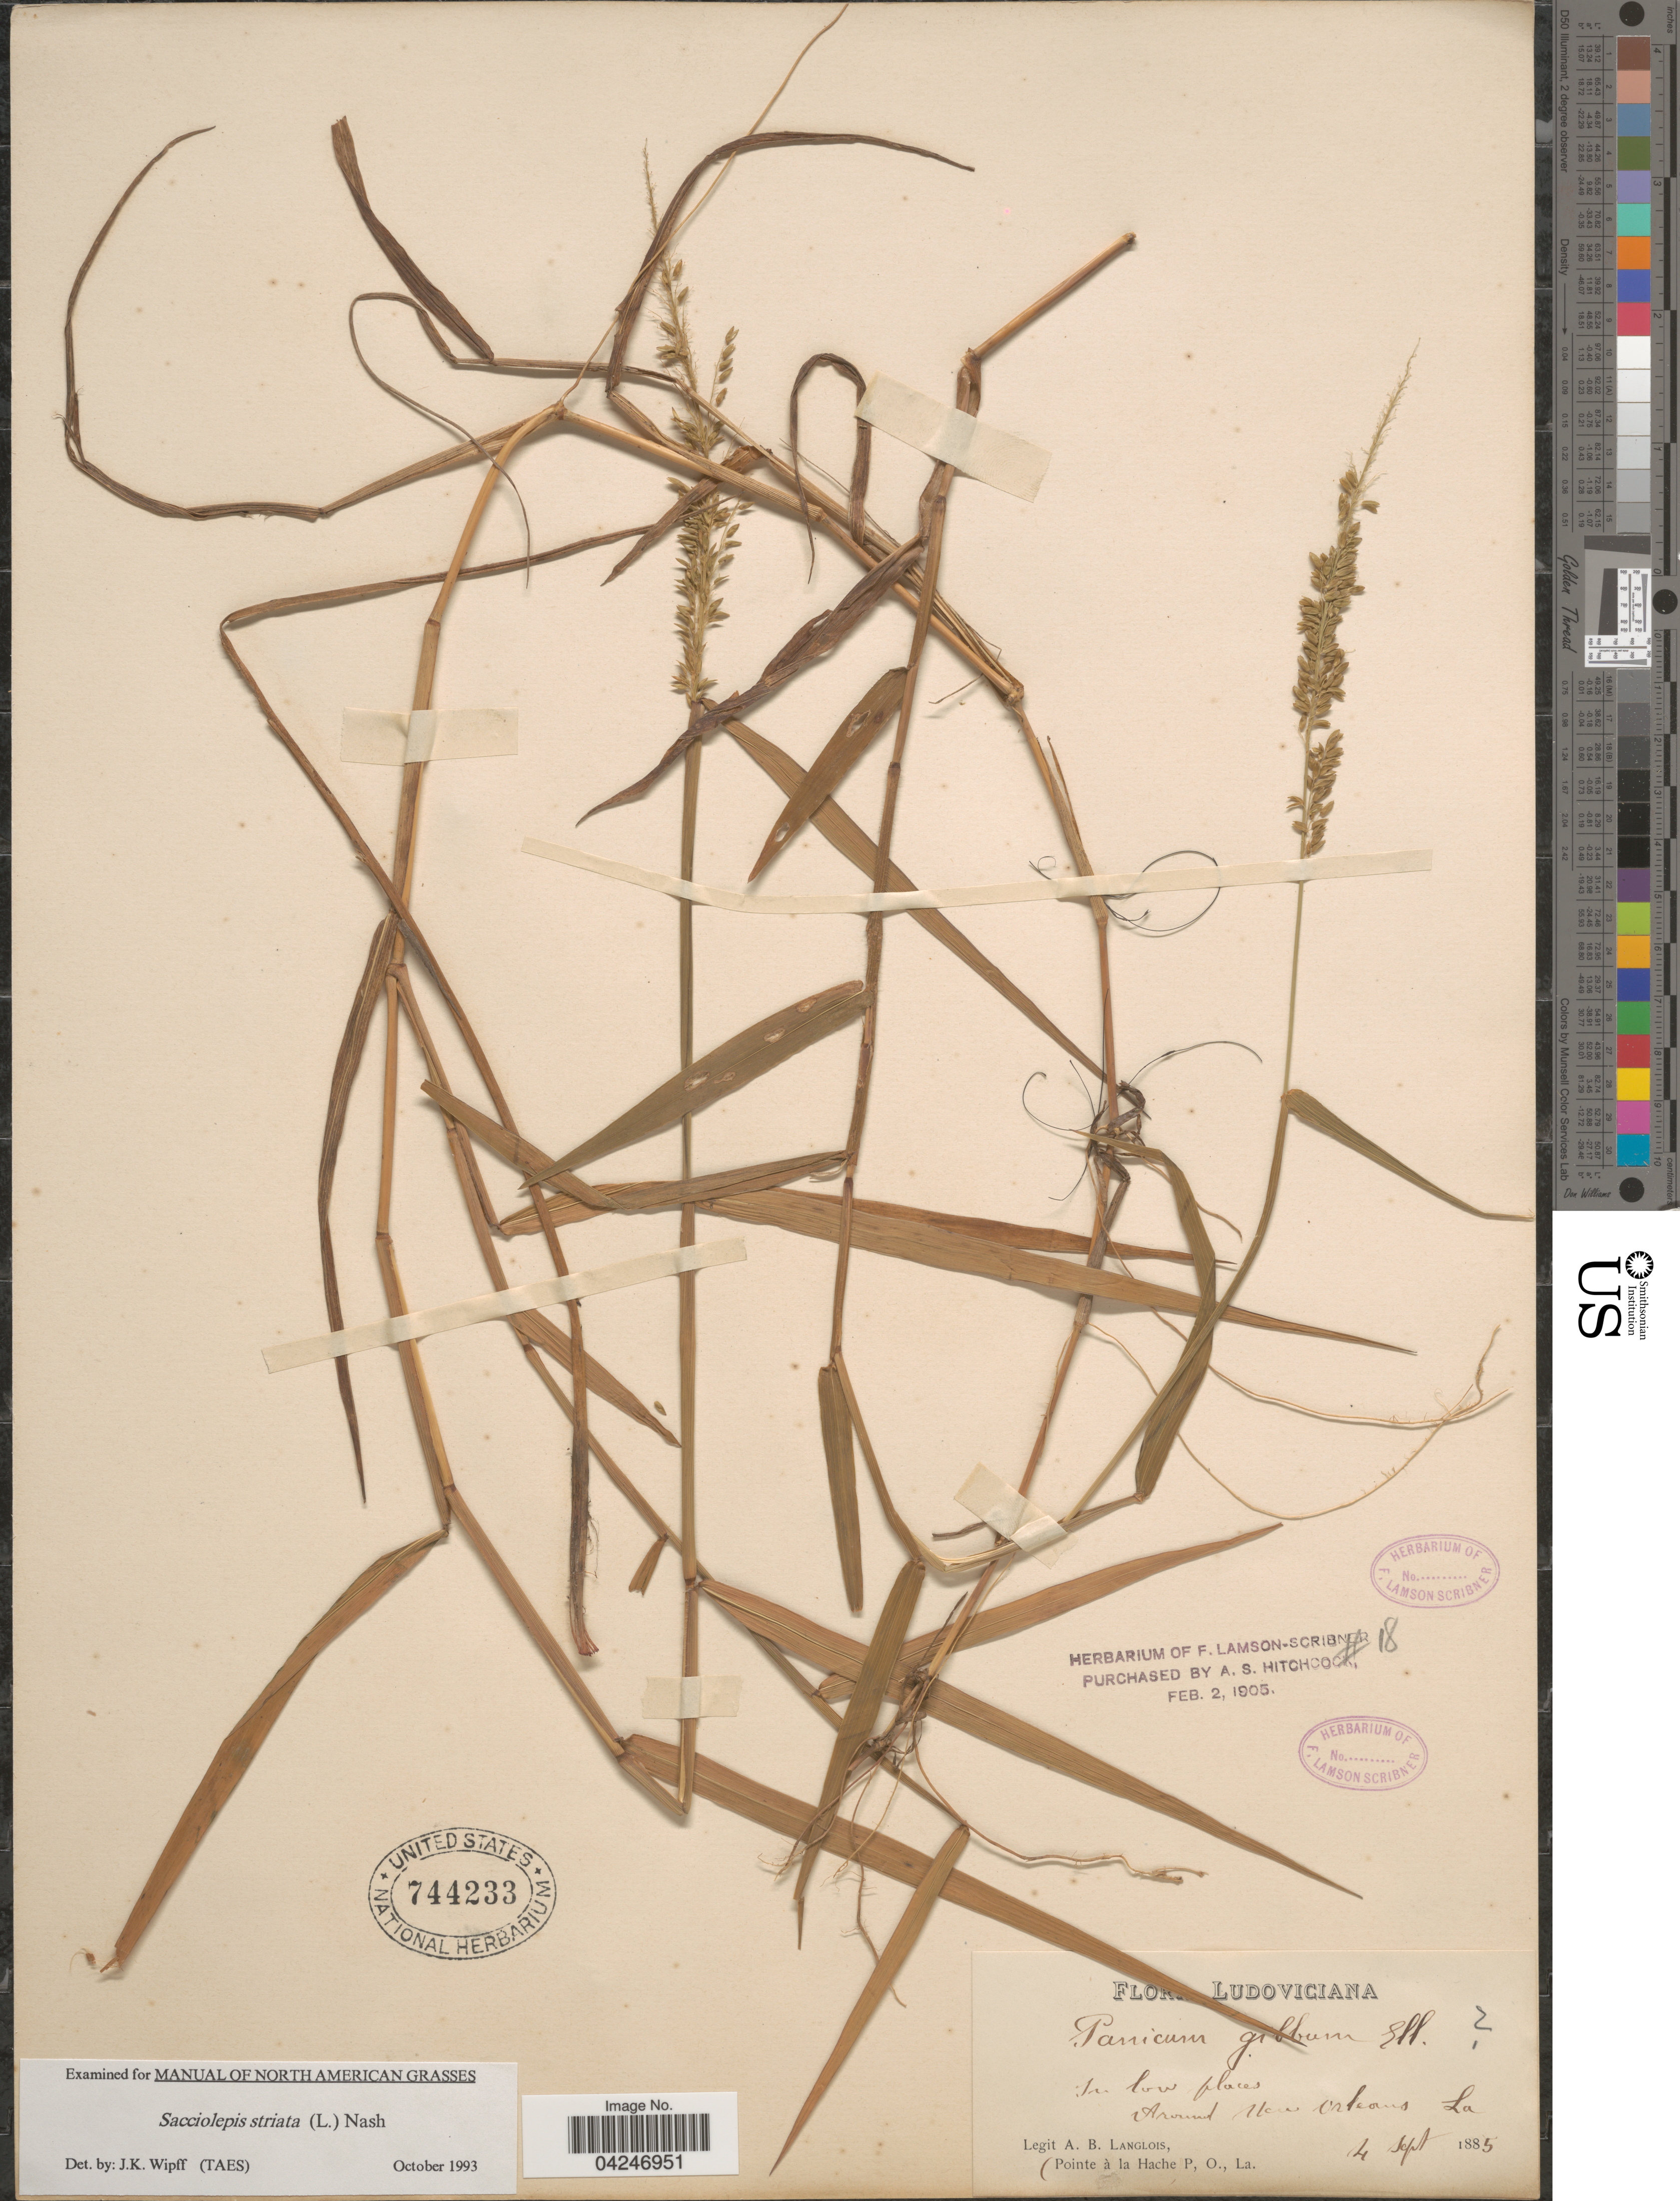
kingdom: Plantae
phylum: Tracheophyta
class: Liliopsida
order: Poales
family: Poaceae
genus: Sacciolepis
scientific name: Sacciolepis striata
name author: (L.) Nash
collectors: A. Langlois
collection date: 1885-09-04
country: United States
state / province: Louisiana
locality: Around New Orleans.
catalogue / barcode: US 744233